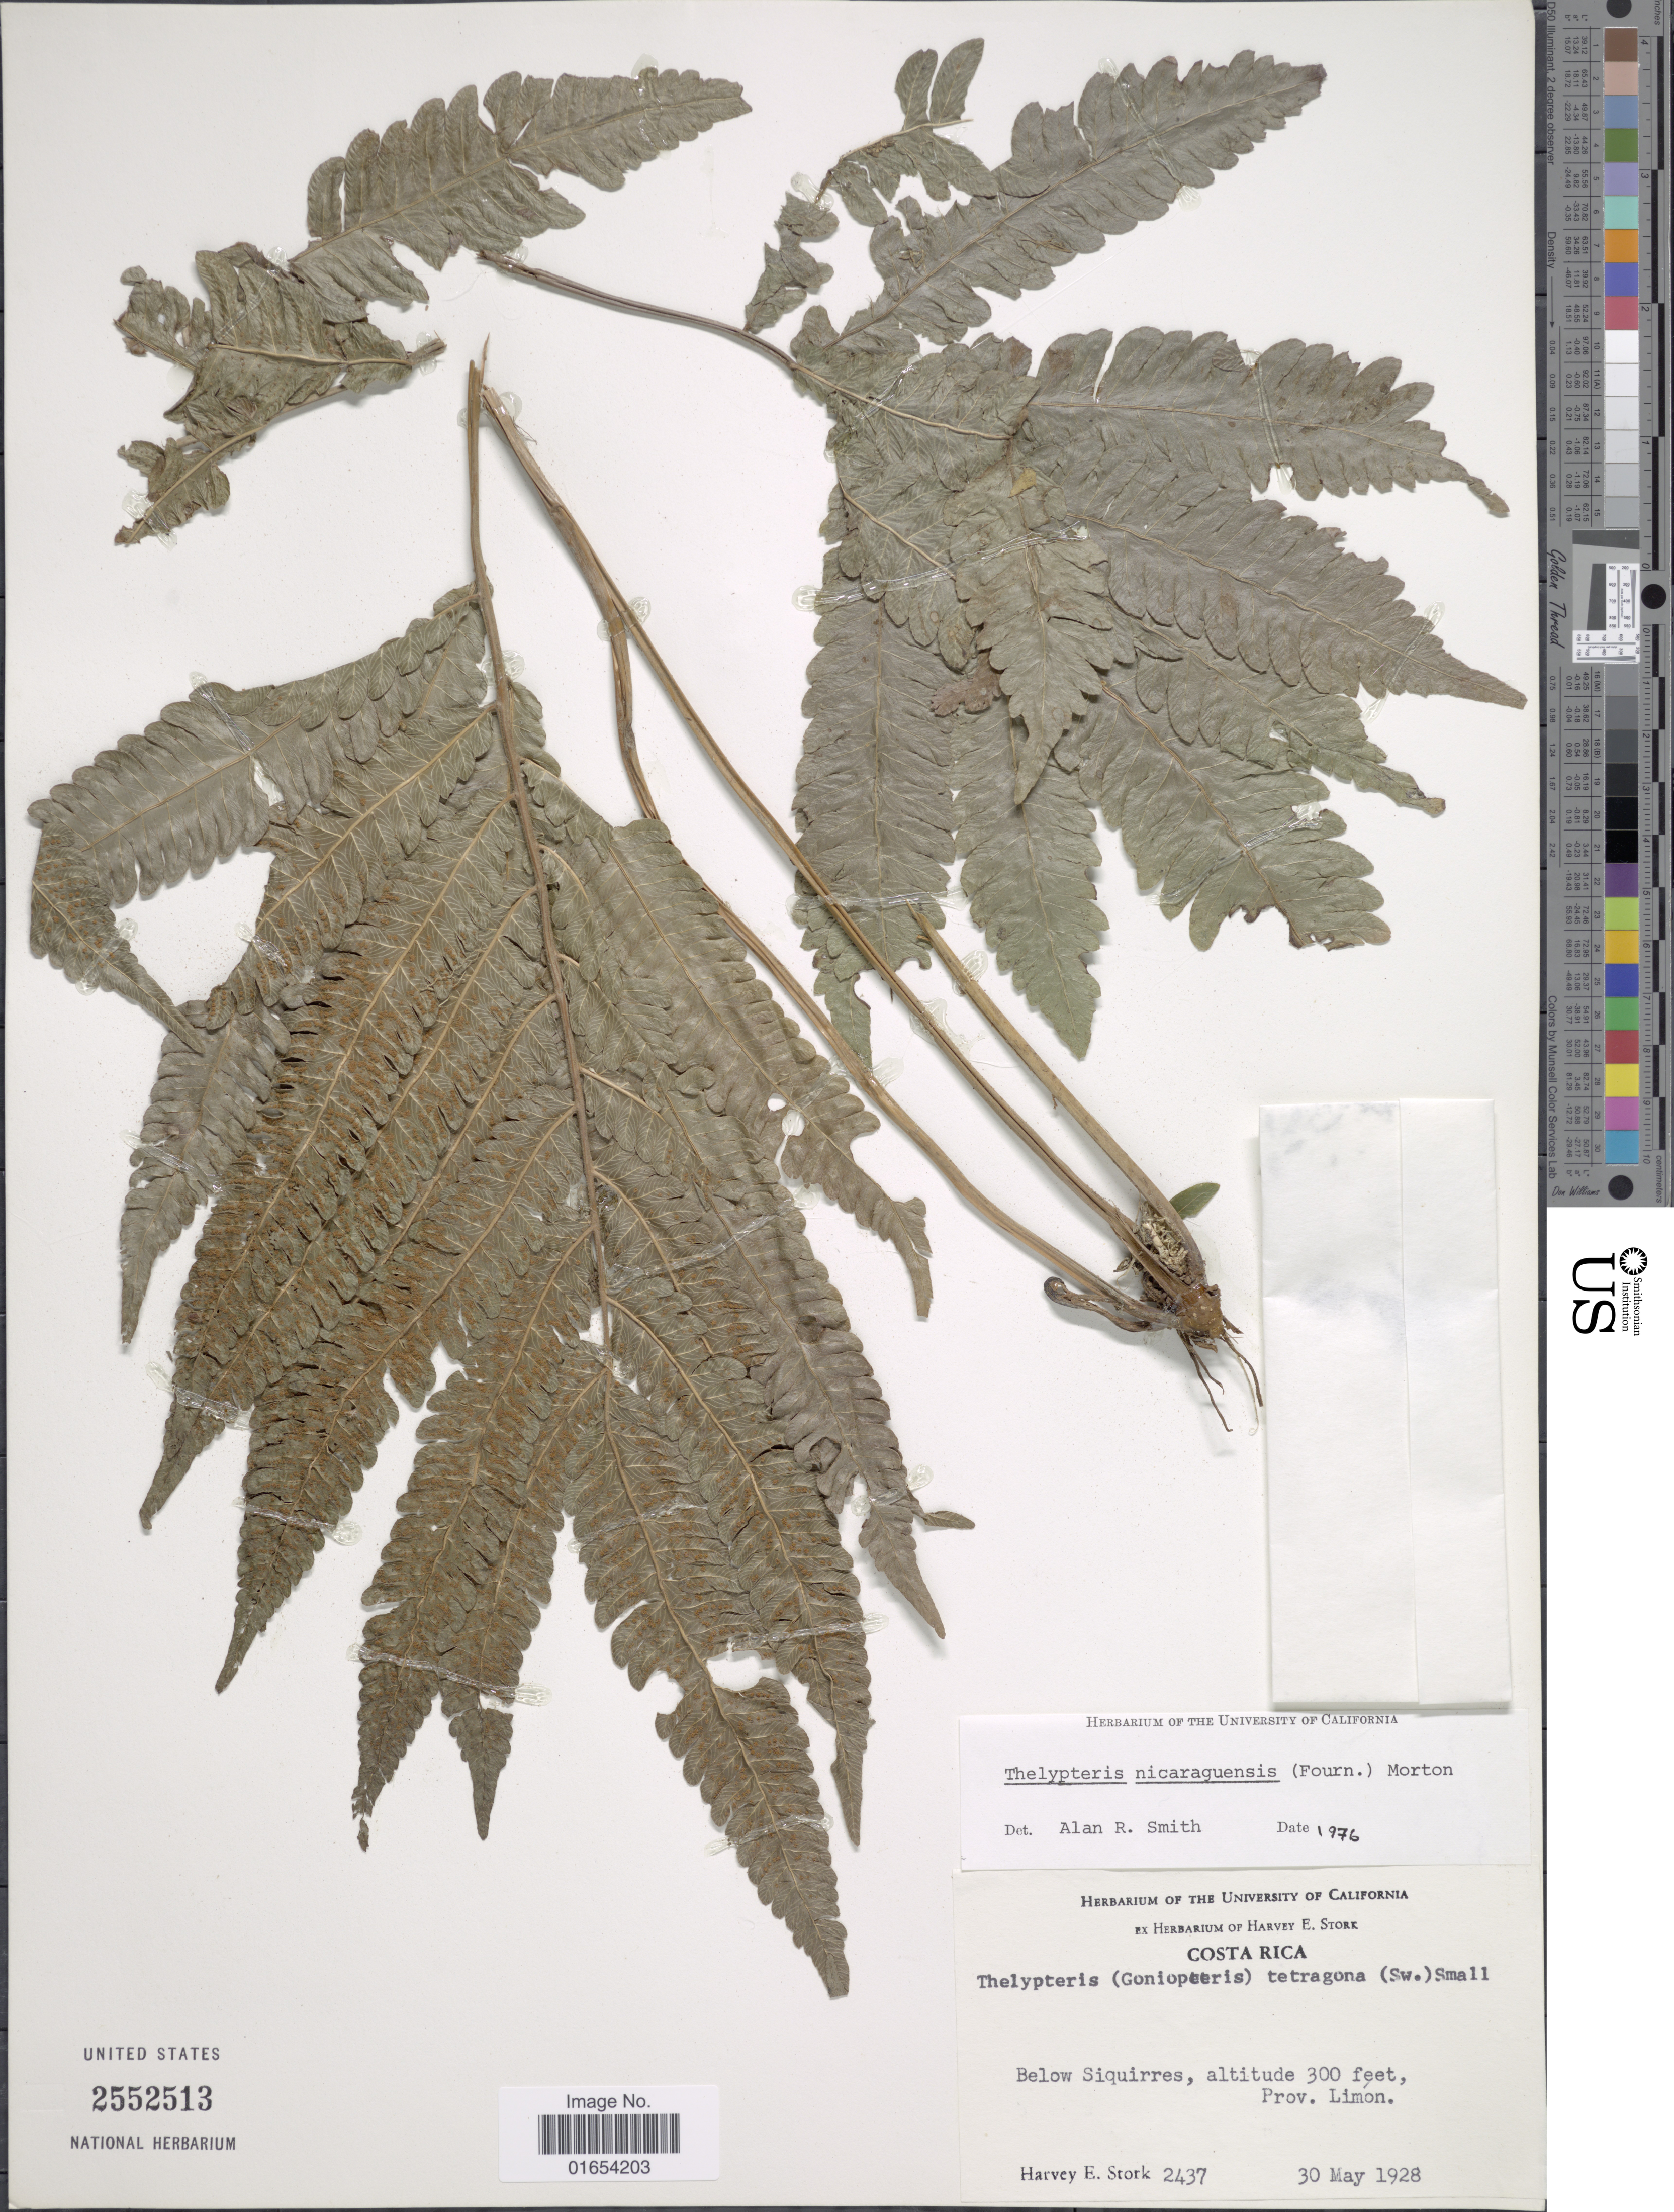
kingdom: Plantae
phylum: Tracheophyta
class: Polypodiopsida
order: Polypodiales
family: Thelypteridaceae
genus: Goniopteris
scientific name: Goniopteris nicaraguensis (C. Chr.) comb. nov., ined 2015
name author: (C. Chr.)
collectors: H. E. Stork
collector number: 2437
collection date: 1928-05-30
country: Costa Rica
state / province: Limón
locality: Below Siquirres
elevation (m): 91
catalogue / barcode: US 2552513